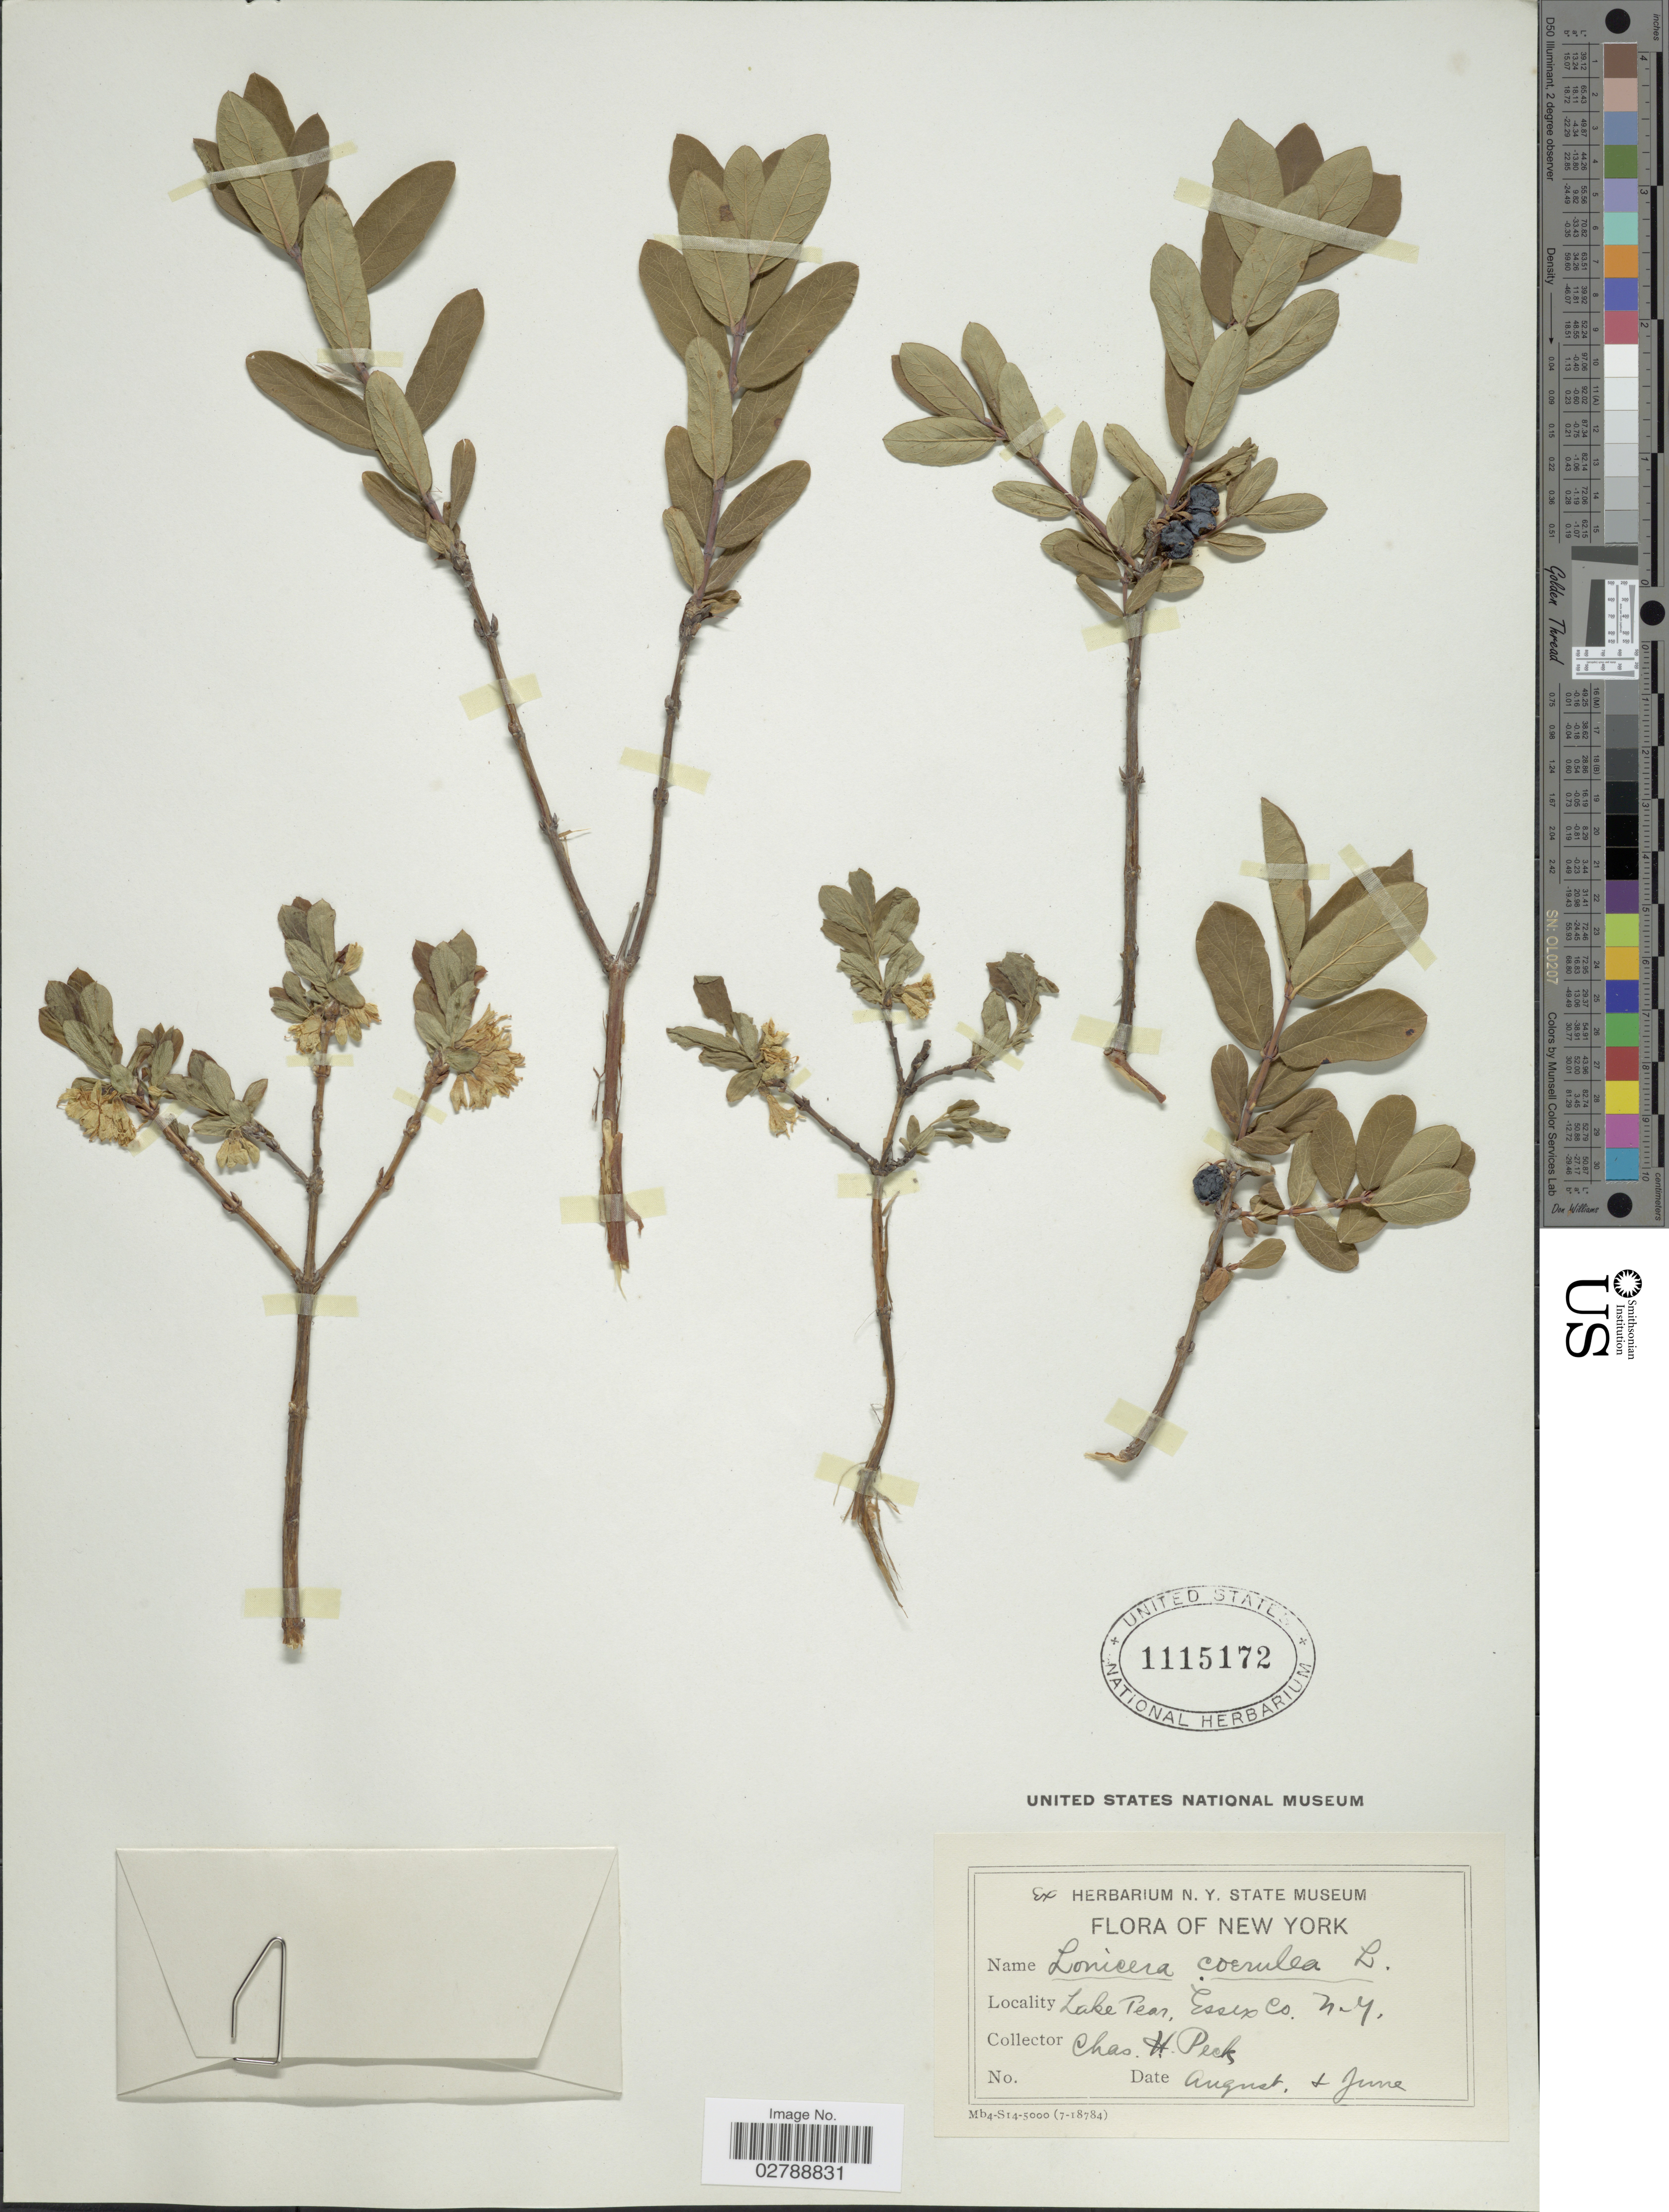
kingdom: Plantae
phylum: Tracheophyta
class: Magnoliopsida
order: Dipsacales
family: Caprifoliaceae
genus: Lonicera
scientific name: Lonicera caerulea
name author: L.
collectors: C. H. Peck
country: United States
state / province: New York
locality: Lake Pear, Essex Co.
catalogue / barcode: US 1115172